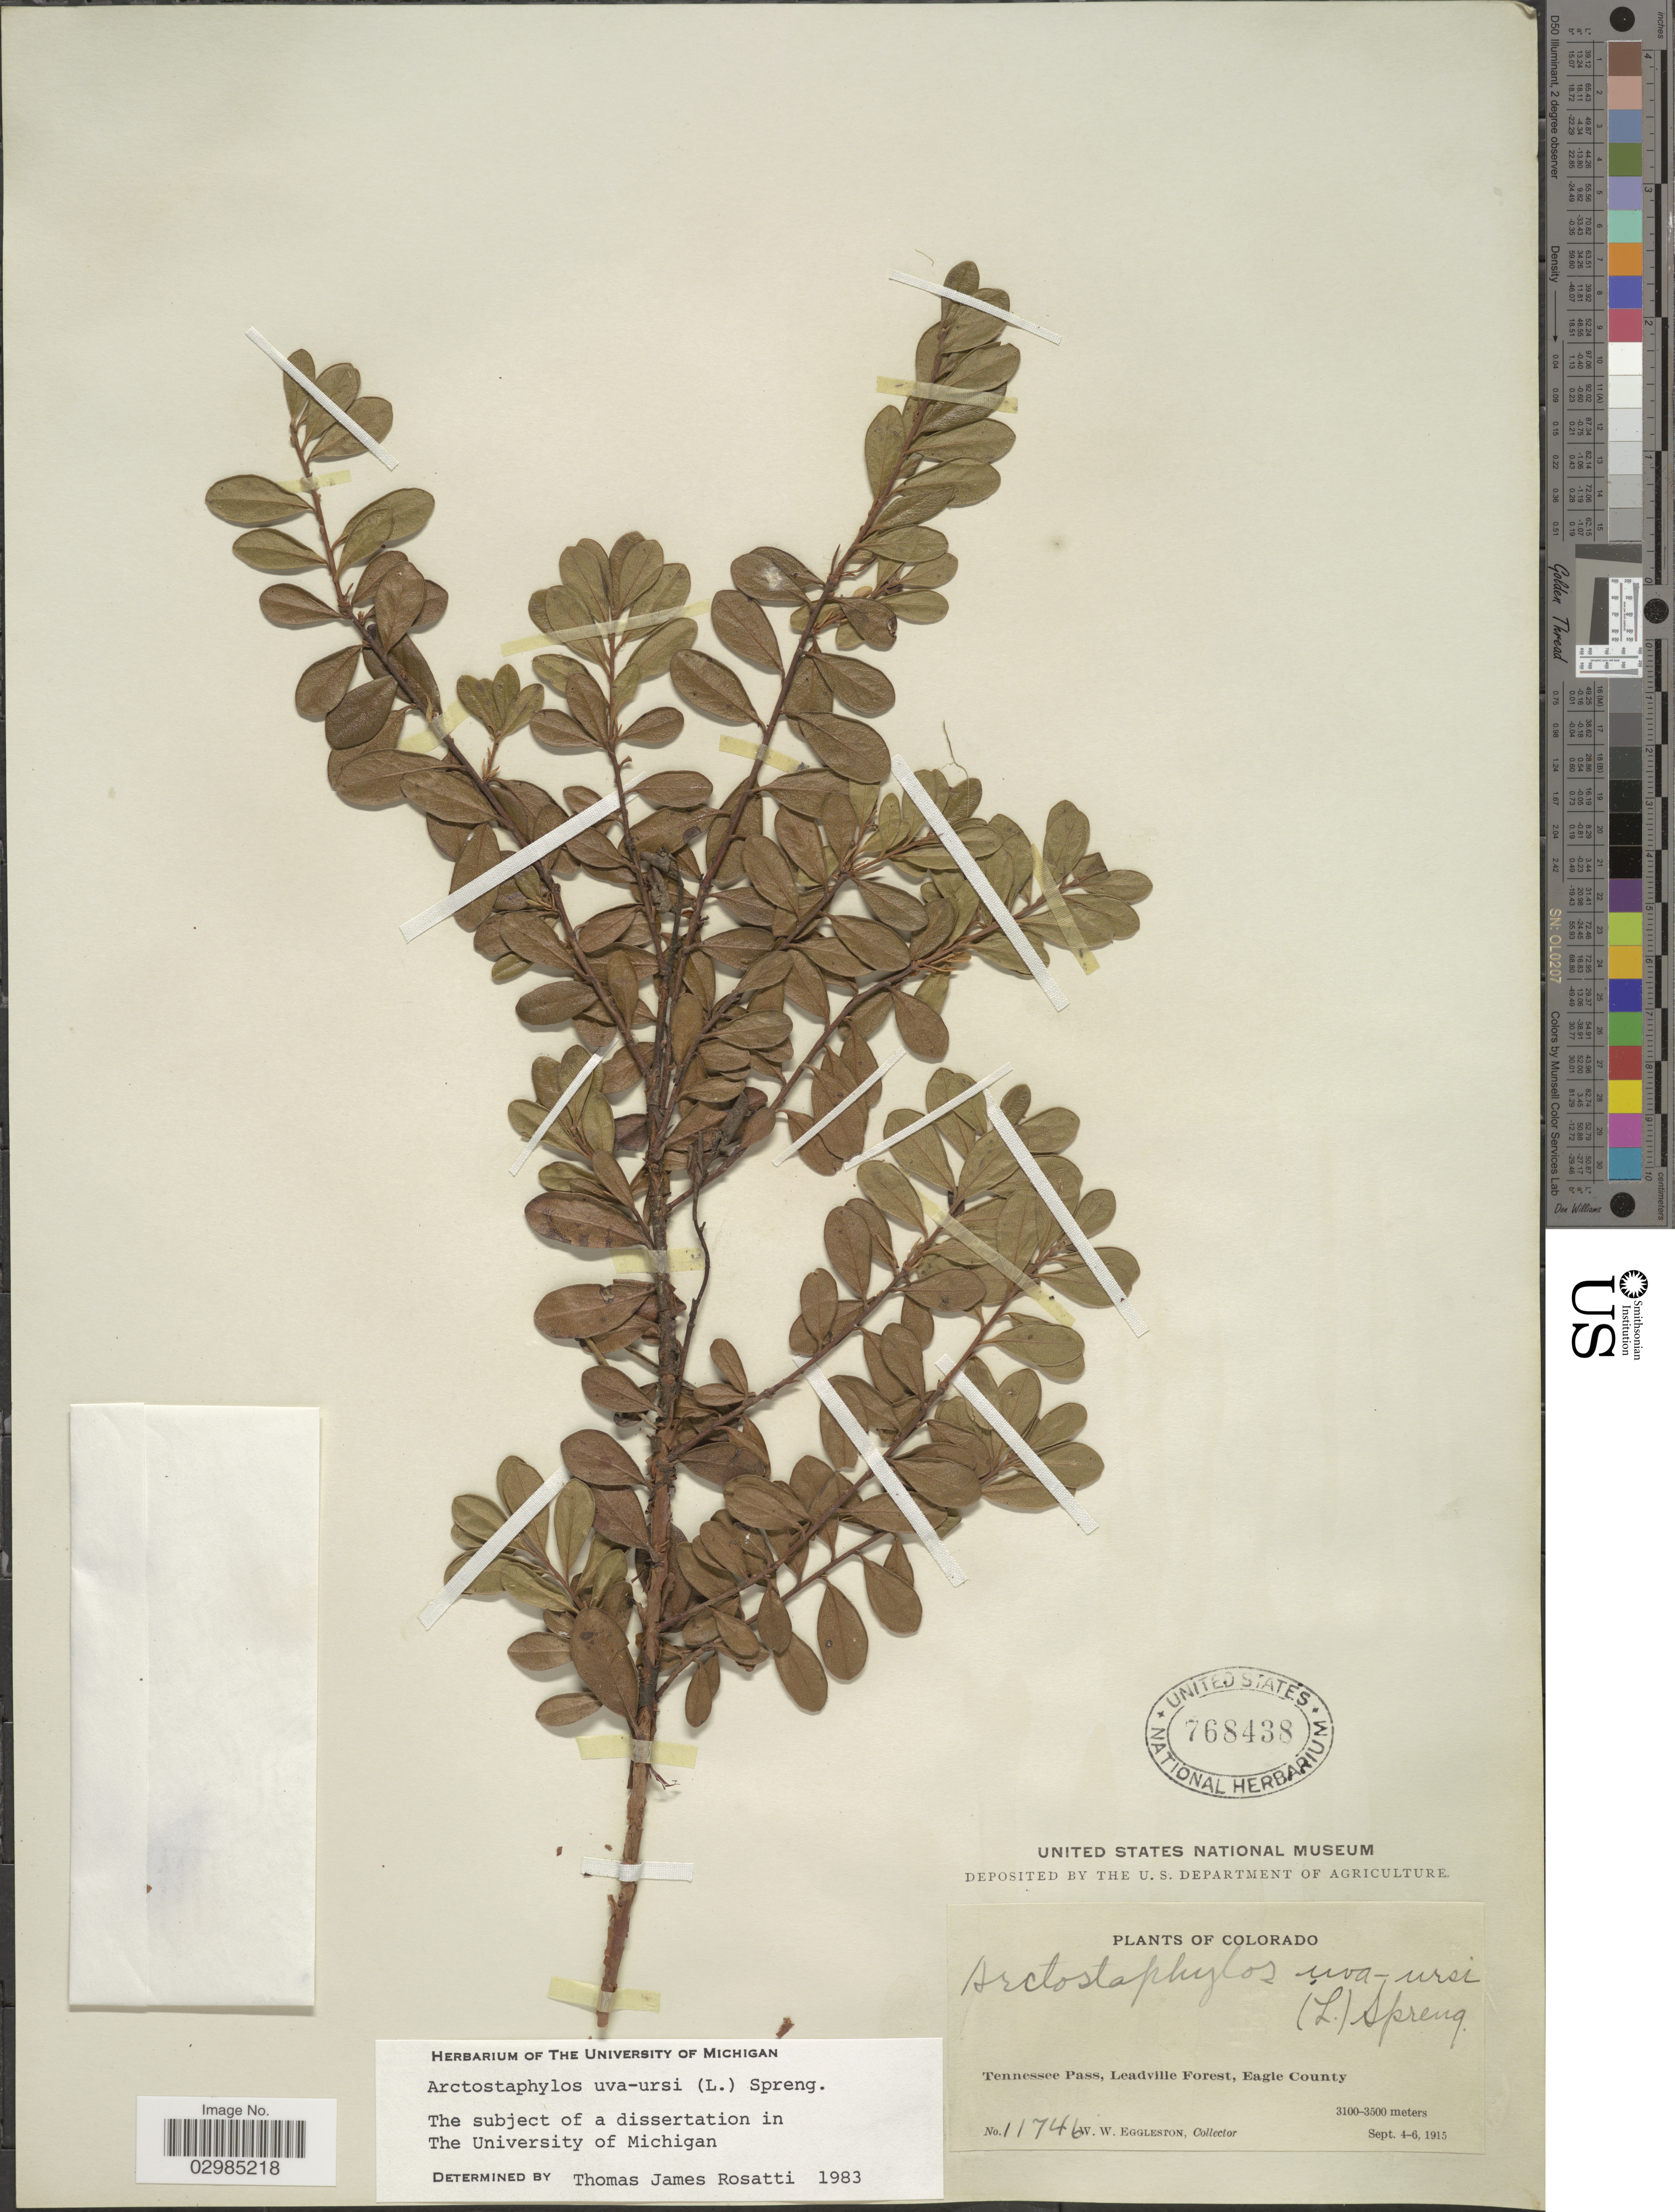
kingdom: Plantae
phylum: Tracheophyta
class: Magnoliopsida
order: Ericales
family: Ericaceae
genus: Arctostaphylos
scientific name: Arctostaphylos uva-ursi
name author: (L.) Spreng.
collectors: W. W. Eggleston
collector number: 11746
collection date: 1915-09-04/1915-09-06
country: United States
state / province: Colorado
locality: Tennessee Pass, Leadville Forest, Eagle County.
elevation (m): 3100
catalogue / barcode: US 768438